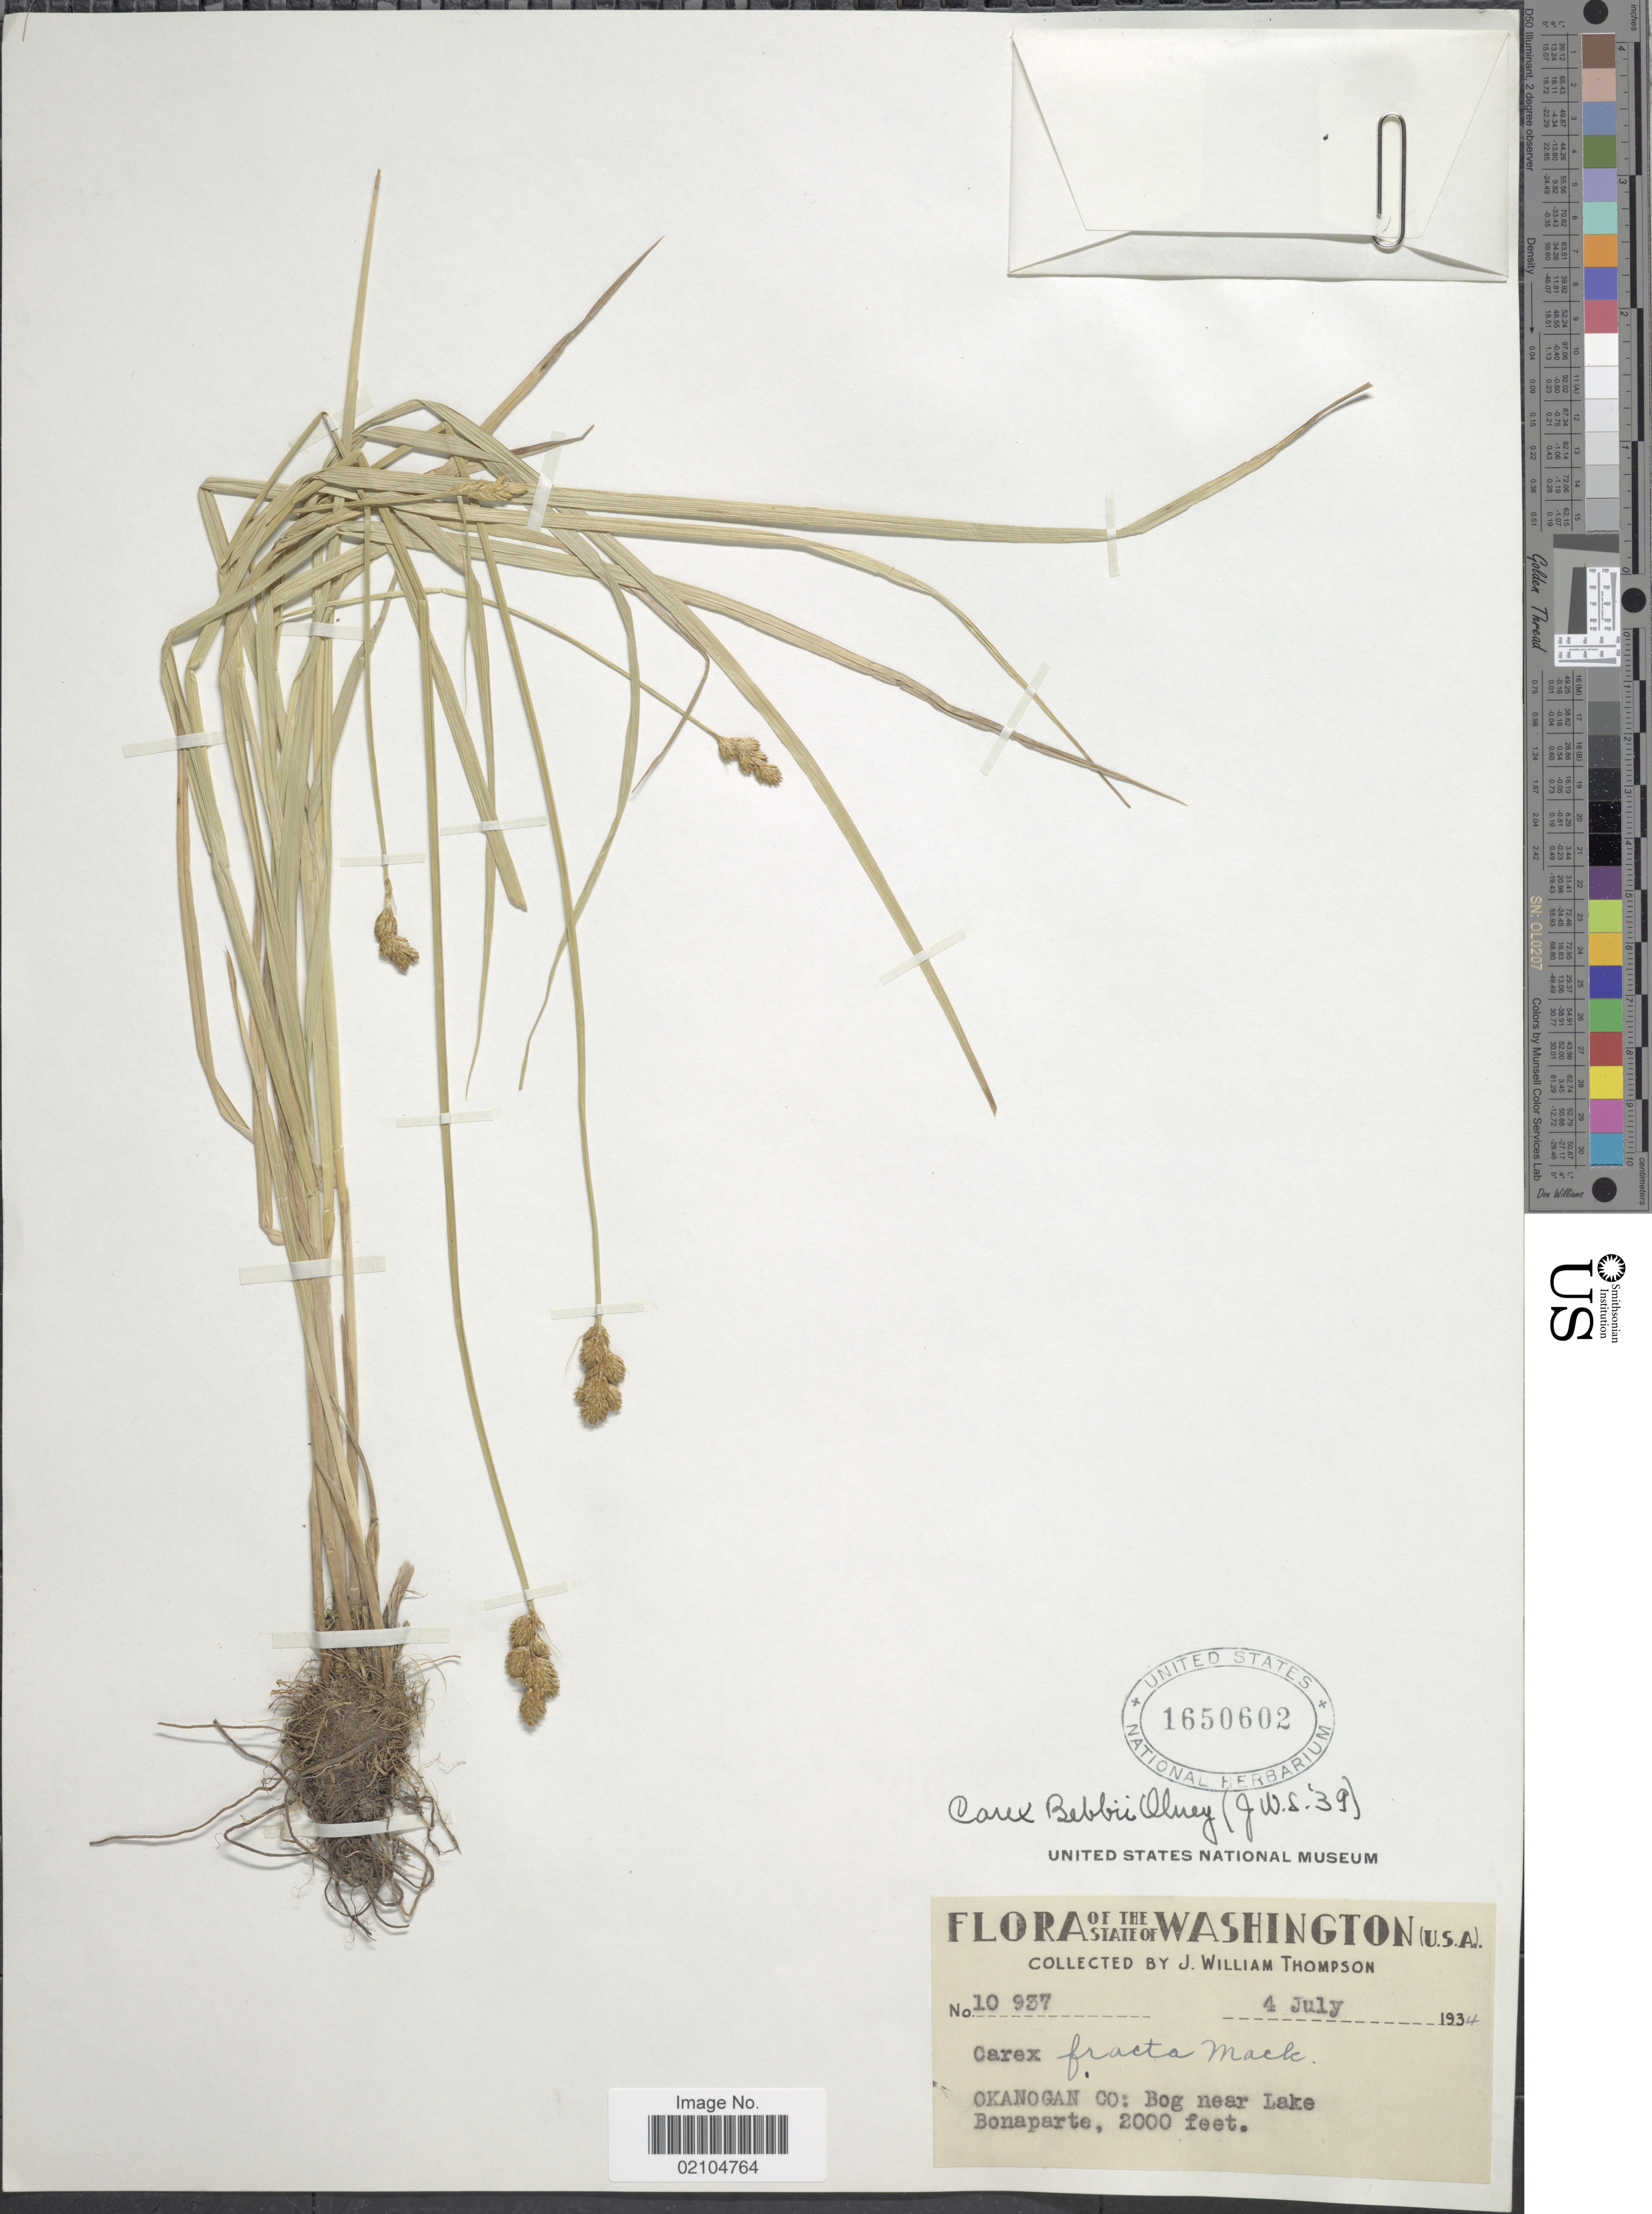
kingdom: Plantae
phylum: Tracheophyta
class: Liliopsida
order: Poales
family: Cyperaceae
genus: Carex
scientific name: Carex bebbii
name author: (L.H. Bailey) Olney ex Fernald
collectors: J. W. Thompson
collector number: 10937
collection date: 1934-07-04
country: United States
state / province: Washington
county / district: Okanogan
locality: Okanogan Co: Bog near Lake Bonaparte.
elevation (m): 610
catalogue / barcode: US 1650602